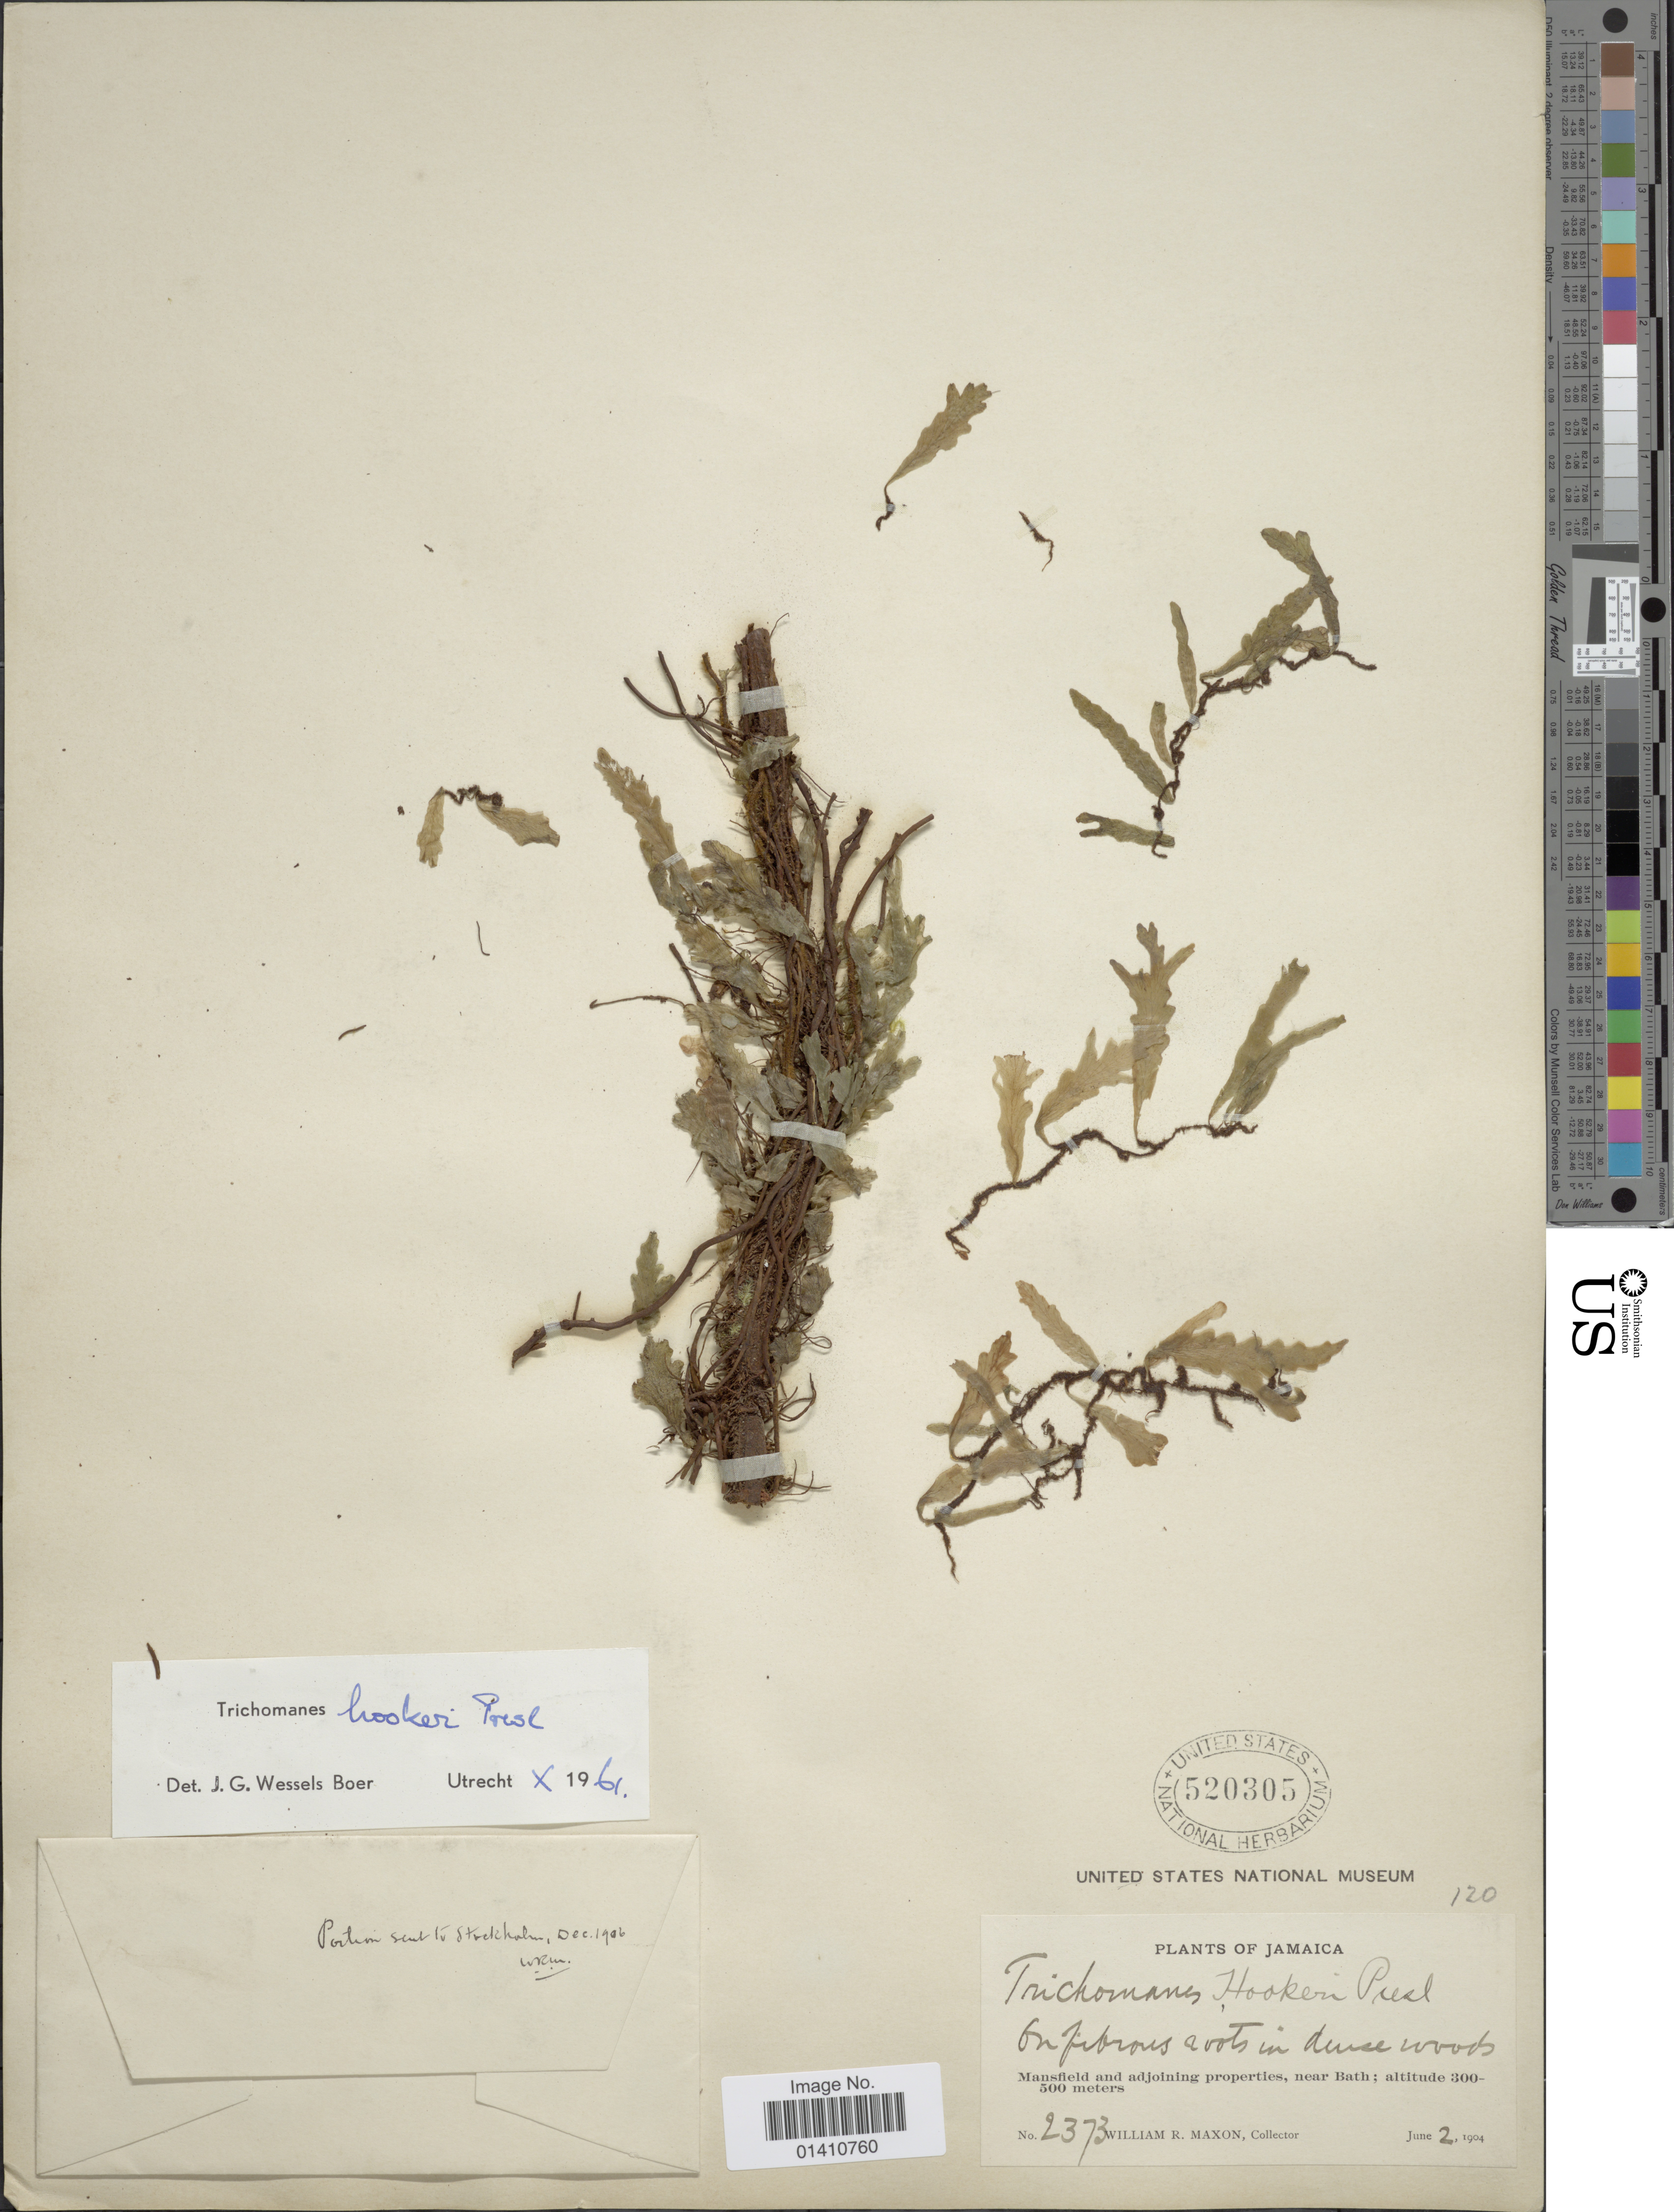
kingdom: Plantae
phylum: Tracheophyta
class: Polypodiopsida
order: Hymenophyllales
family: Hymenophyllaceae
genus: Didymoglossum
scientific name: Didymoglossum hookeri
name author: C. Presl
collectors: W. R. Maxon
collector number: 2373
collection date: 1904-06-02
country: Jamaica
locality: Mansfield and adjoining properties, near Bath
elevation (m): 300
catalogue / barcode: US 520305